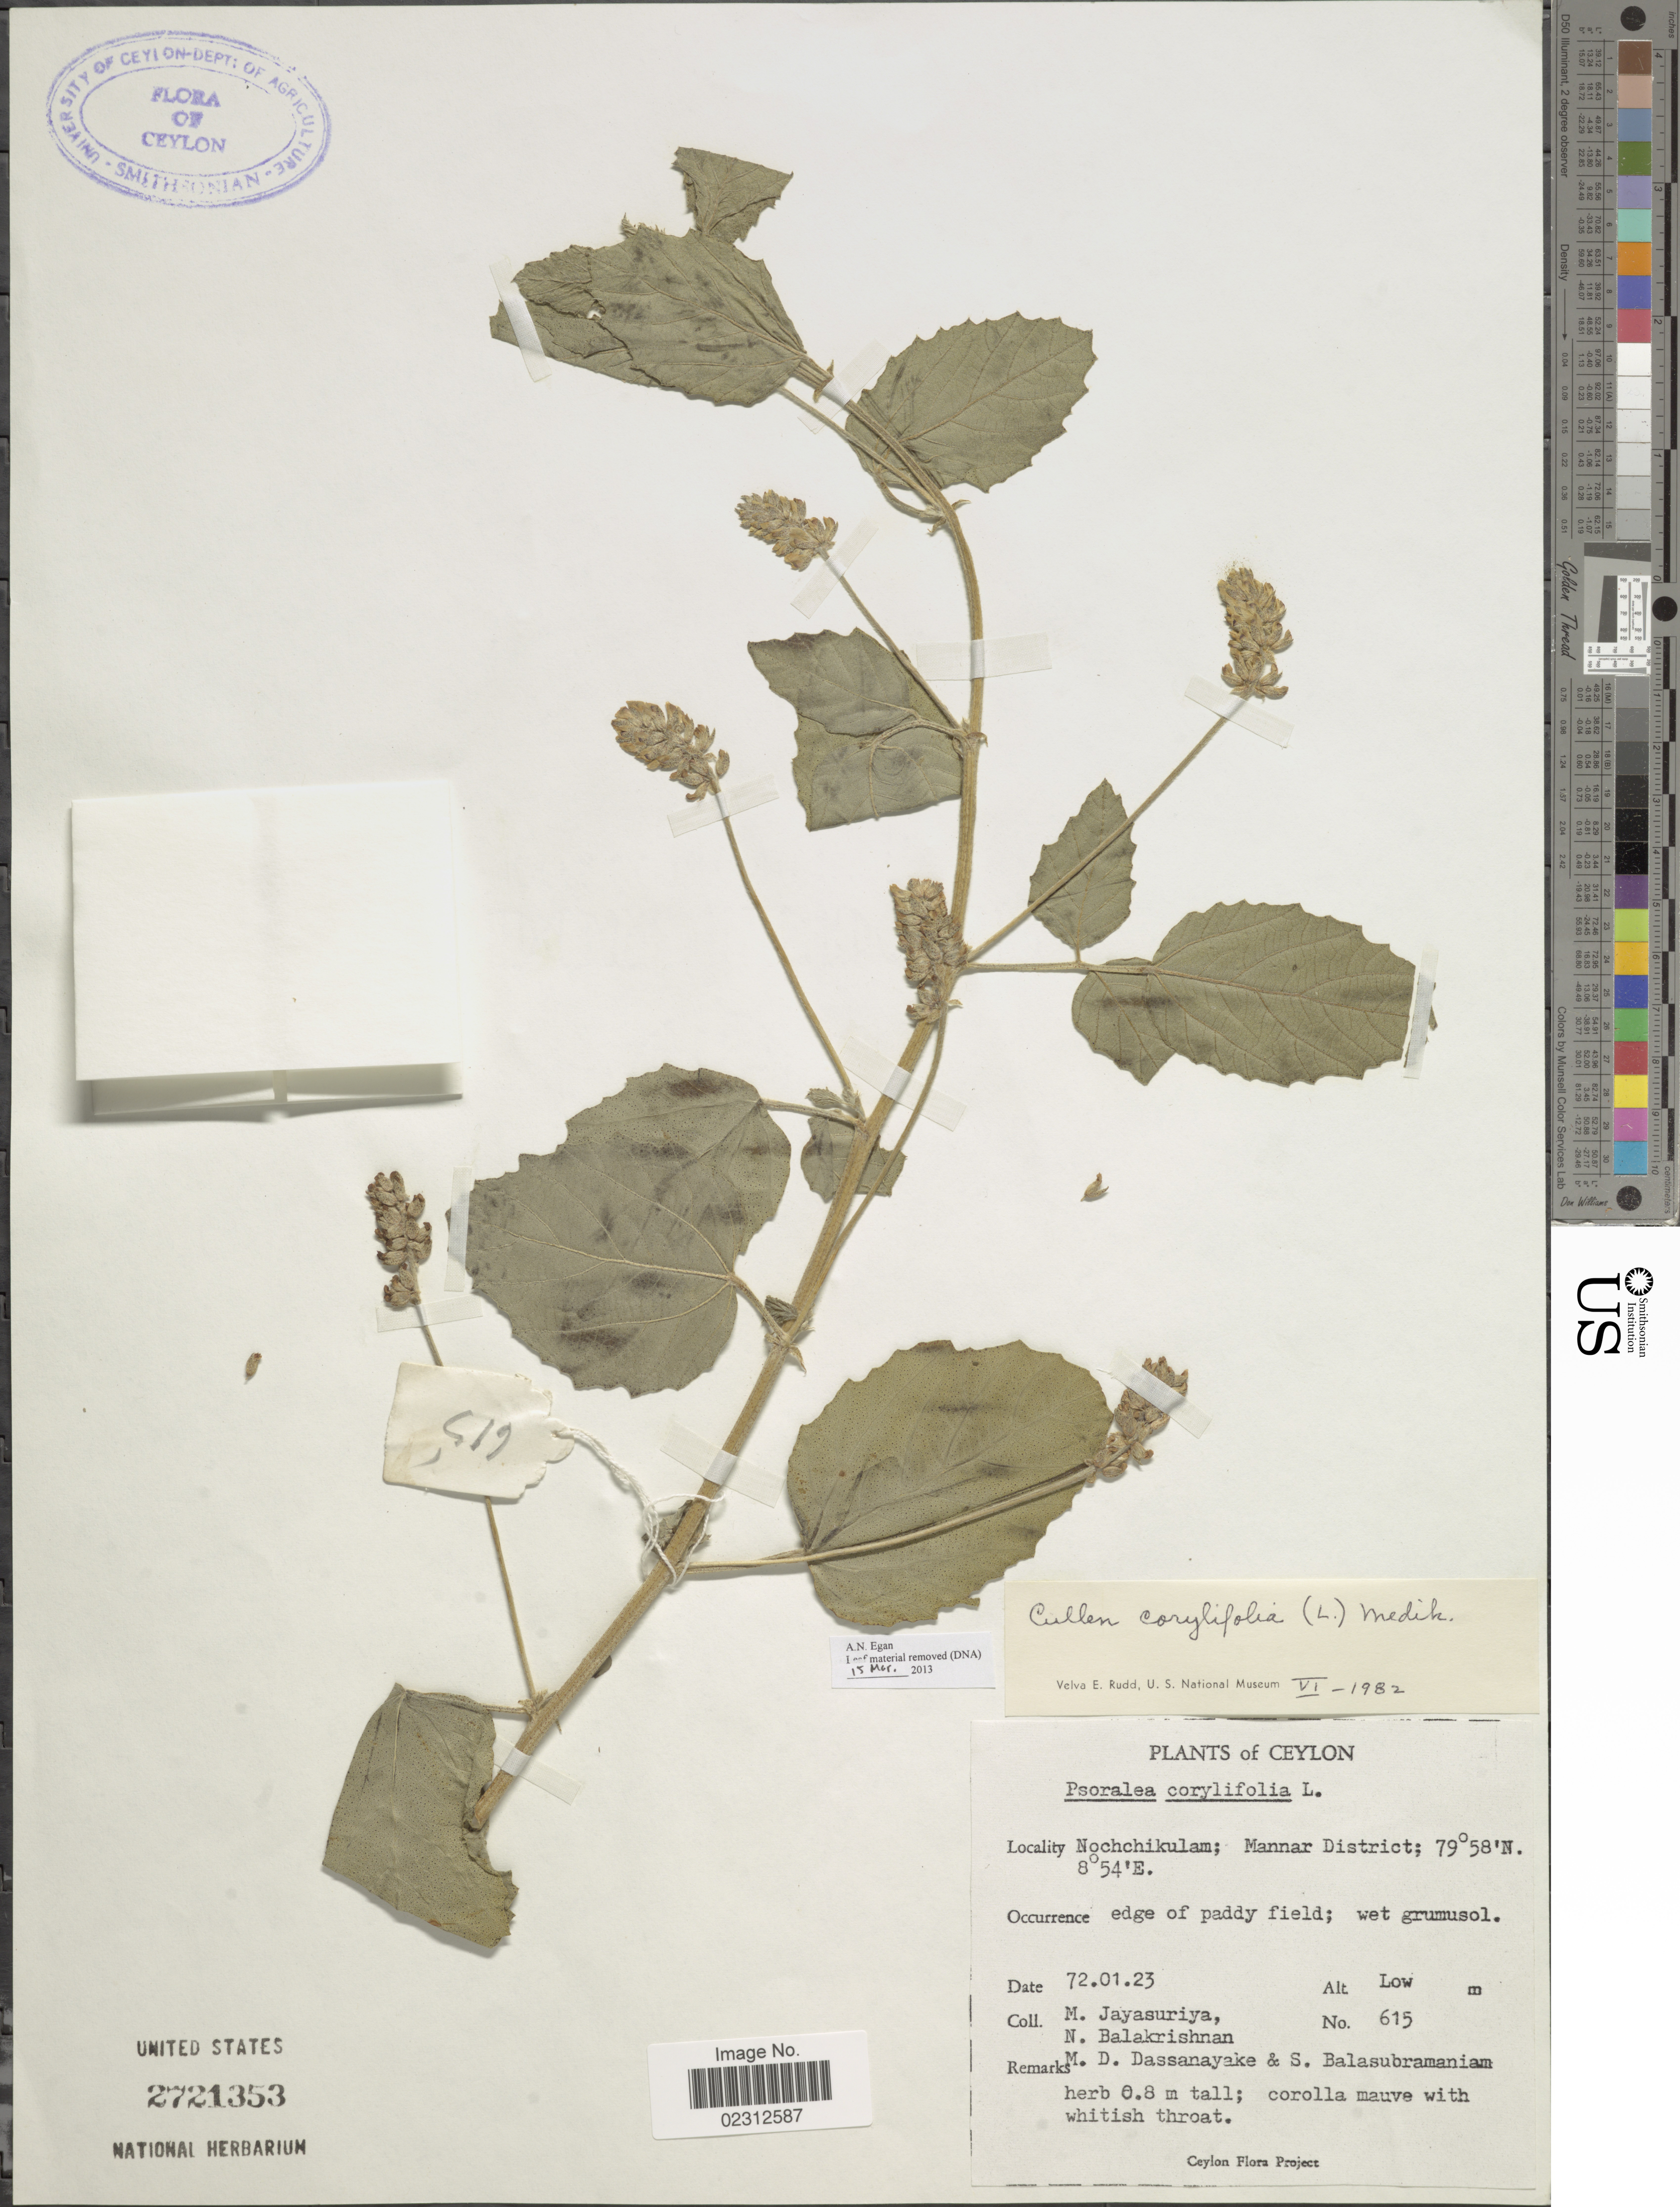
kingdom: Plantae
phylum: Tracheophyta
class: Magnoliopsida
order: Fabales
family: Fabaceae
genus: Cullen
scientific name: Cullen corylifolium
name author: Medik.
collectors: M. Jayasuriya, N. Balakrishnan, M. D. Dassanayake & S. Balasubramaniam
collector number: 615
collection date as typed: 72.01.23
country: Sri Lanka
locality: Nochchikula,. Mannar District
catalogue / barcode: US 2721353